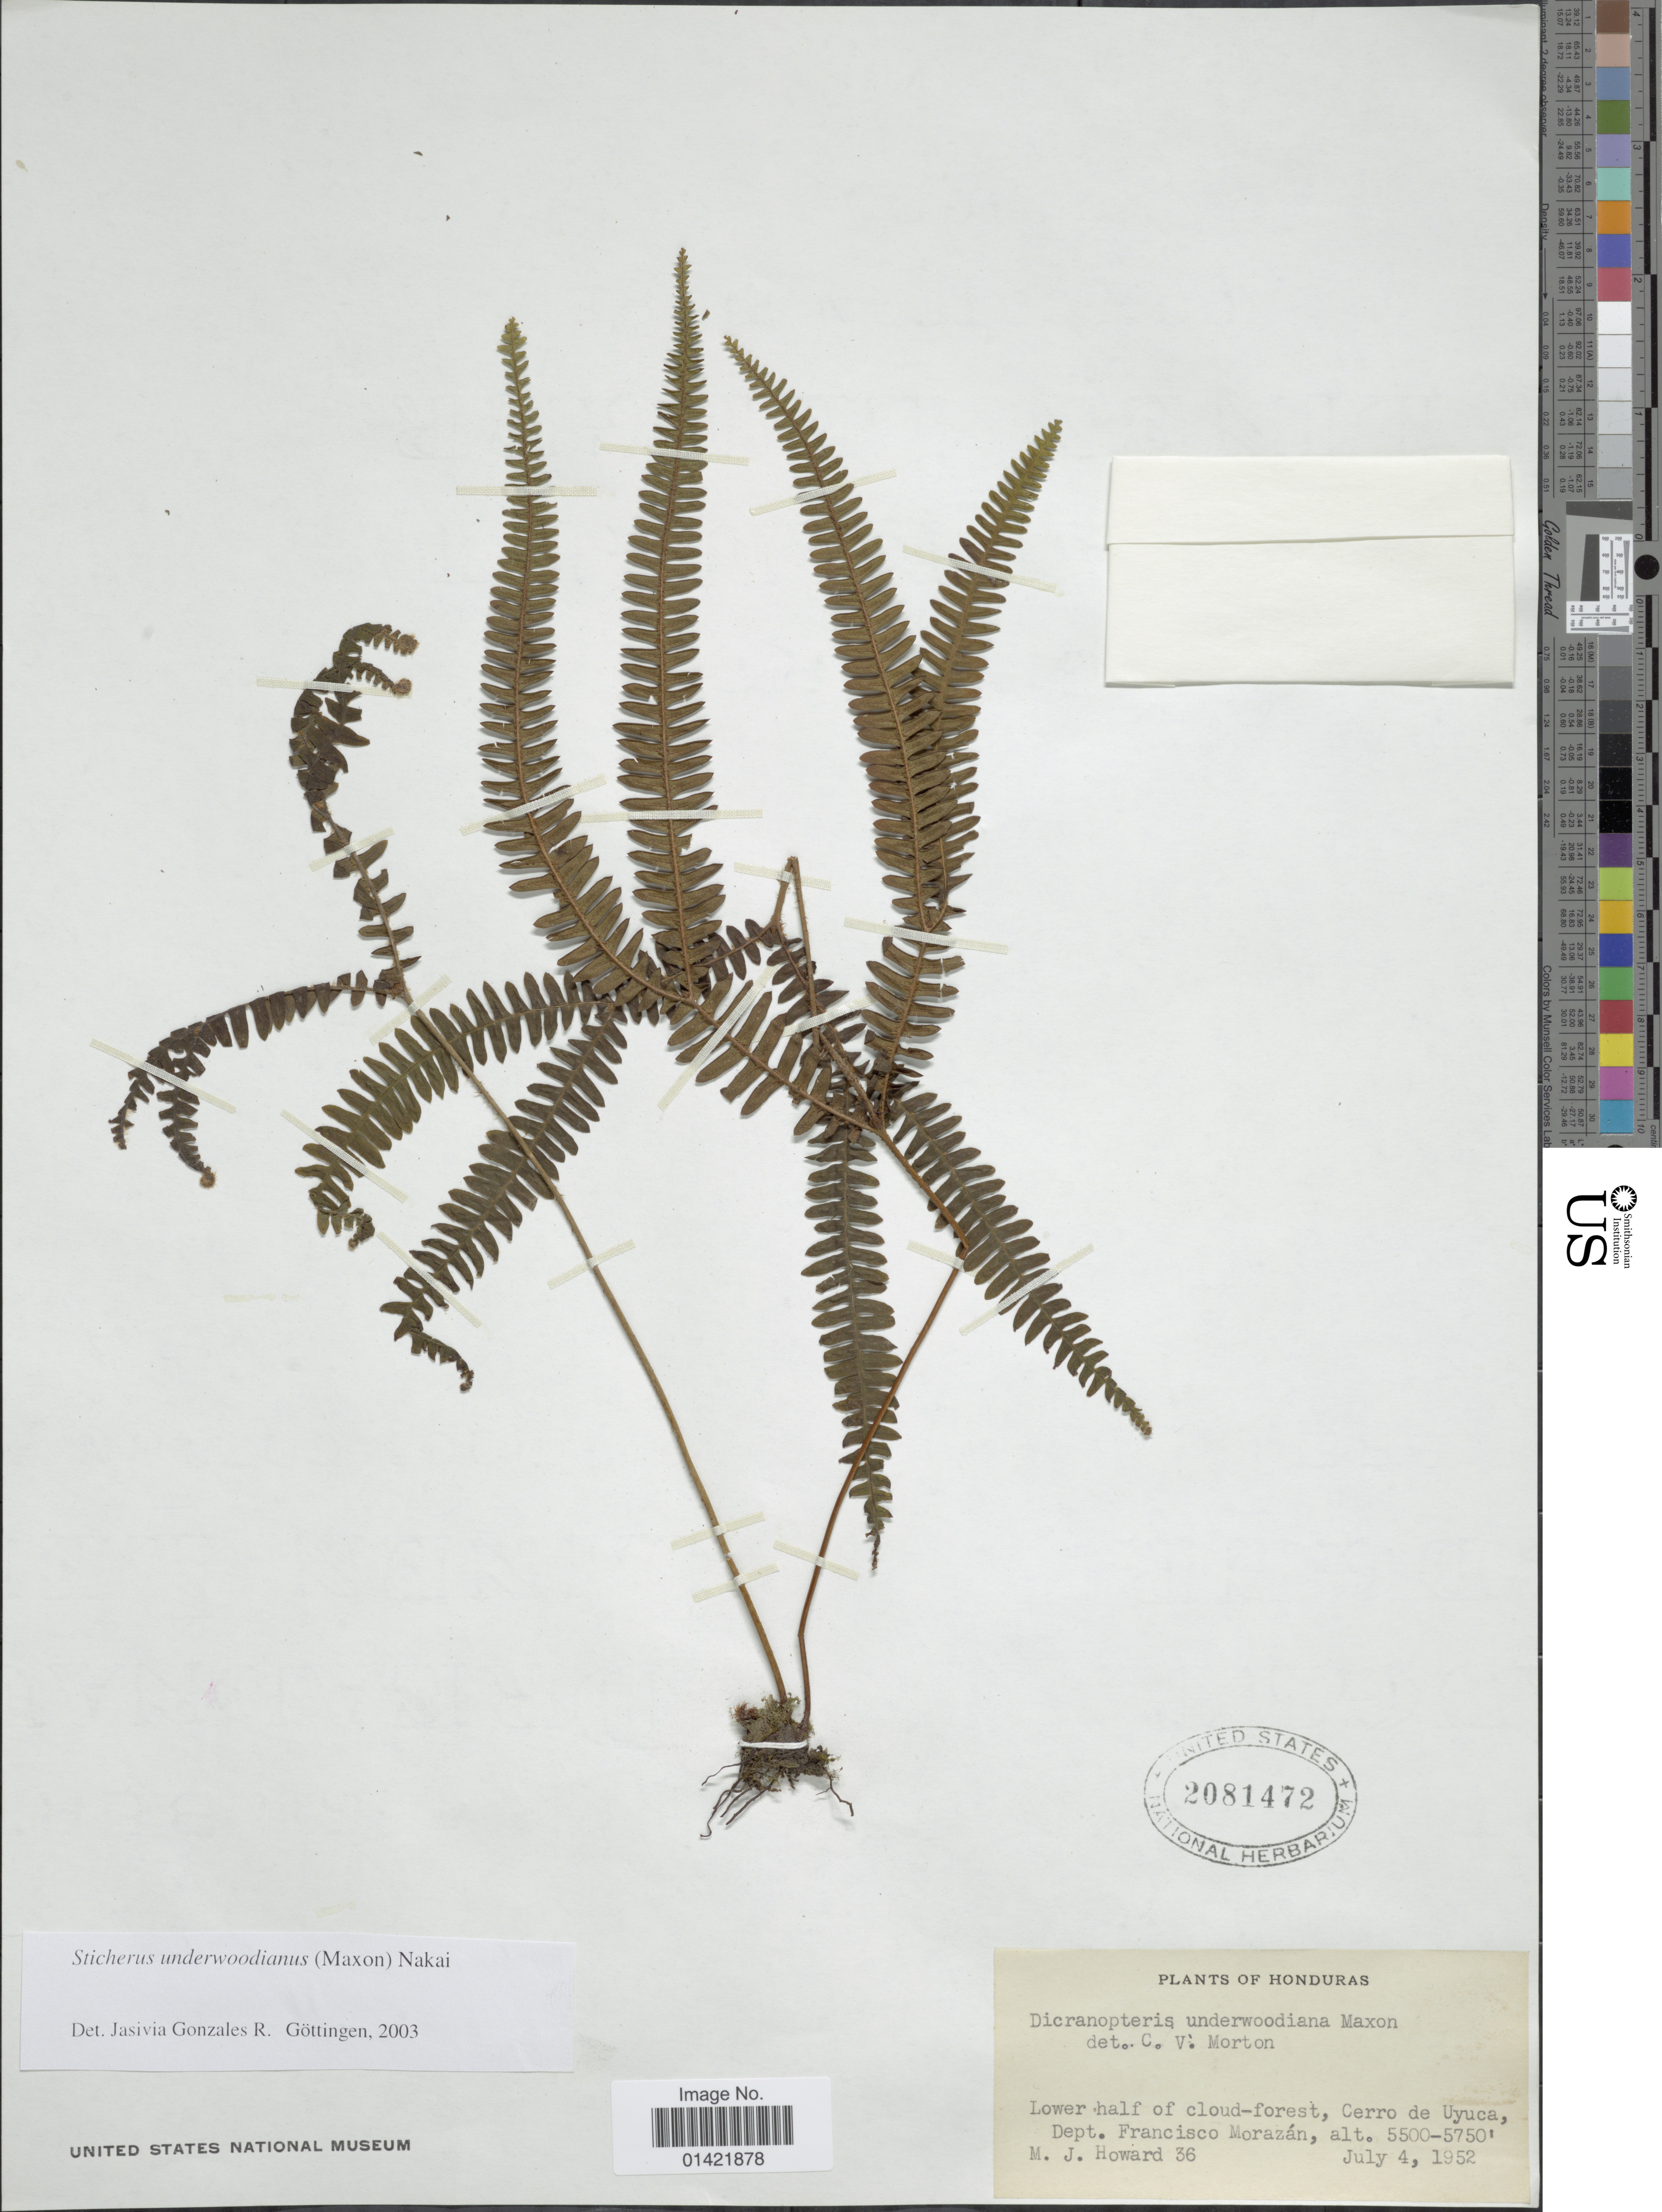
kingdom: Plantae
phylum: Tracheophyta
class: Polypodiopsida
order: Gleicheniales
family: Gleicheniaceae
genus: Sticherus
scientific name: Sticherus underwoodianus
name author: (Maxon) Nakai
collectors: M. Howard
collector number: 36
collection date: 1952-07-04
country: Honduras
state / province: Fco. Morazán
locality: Cerro de Uyuca, Dept. Francisco Morazan.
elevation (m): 1676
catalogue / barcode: US 2081472